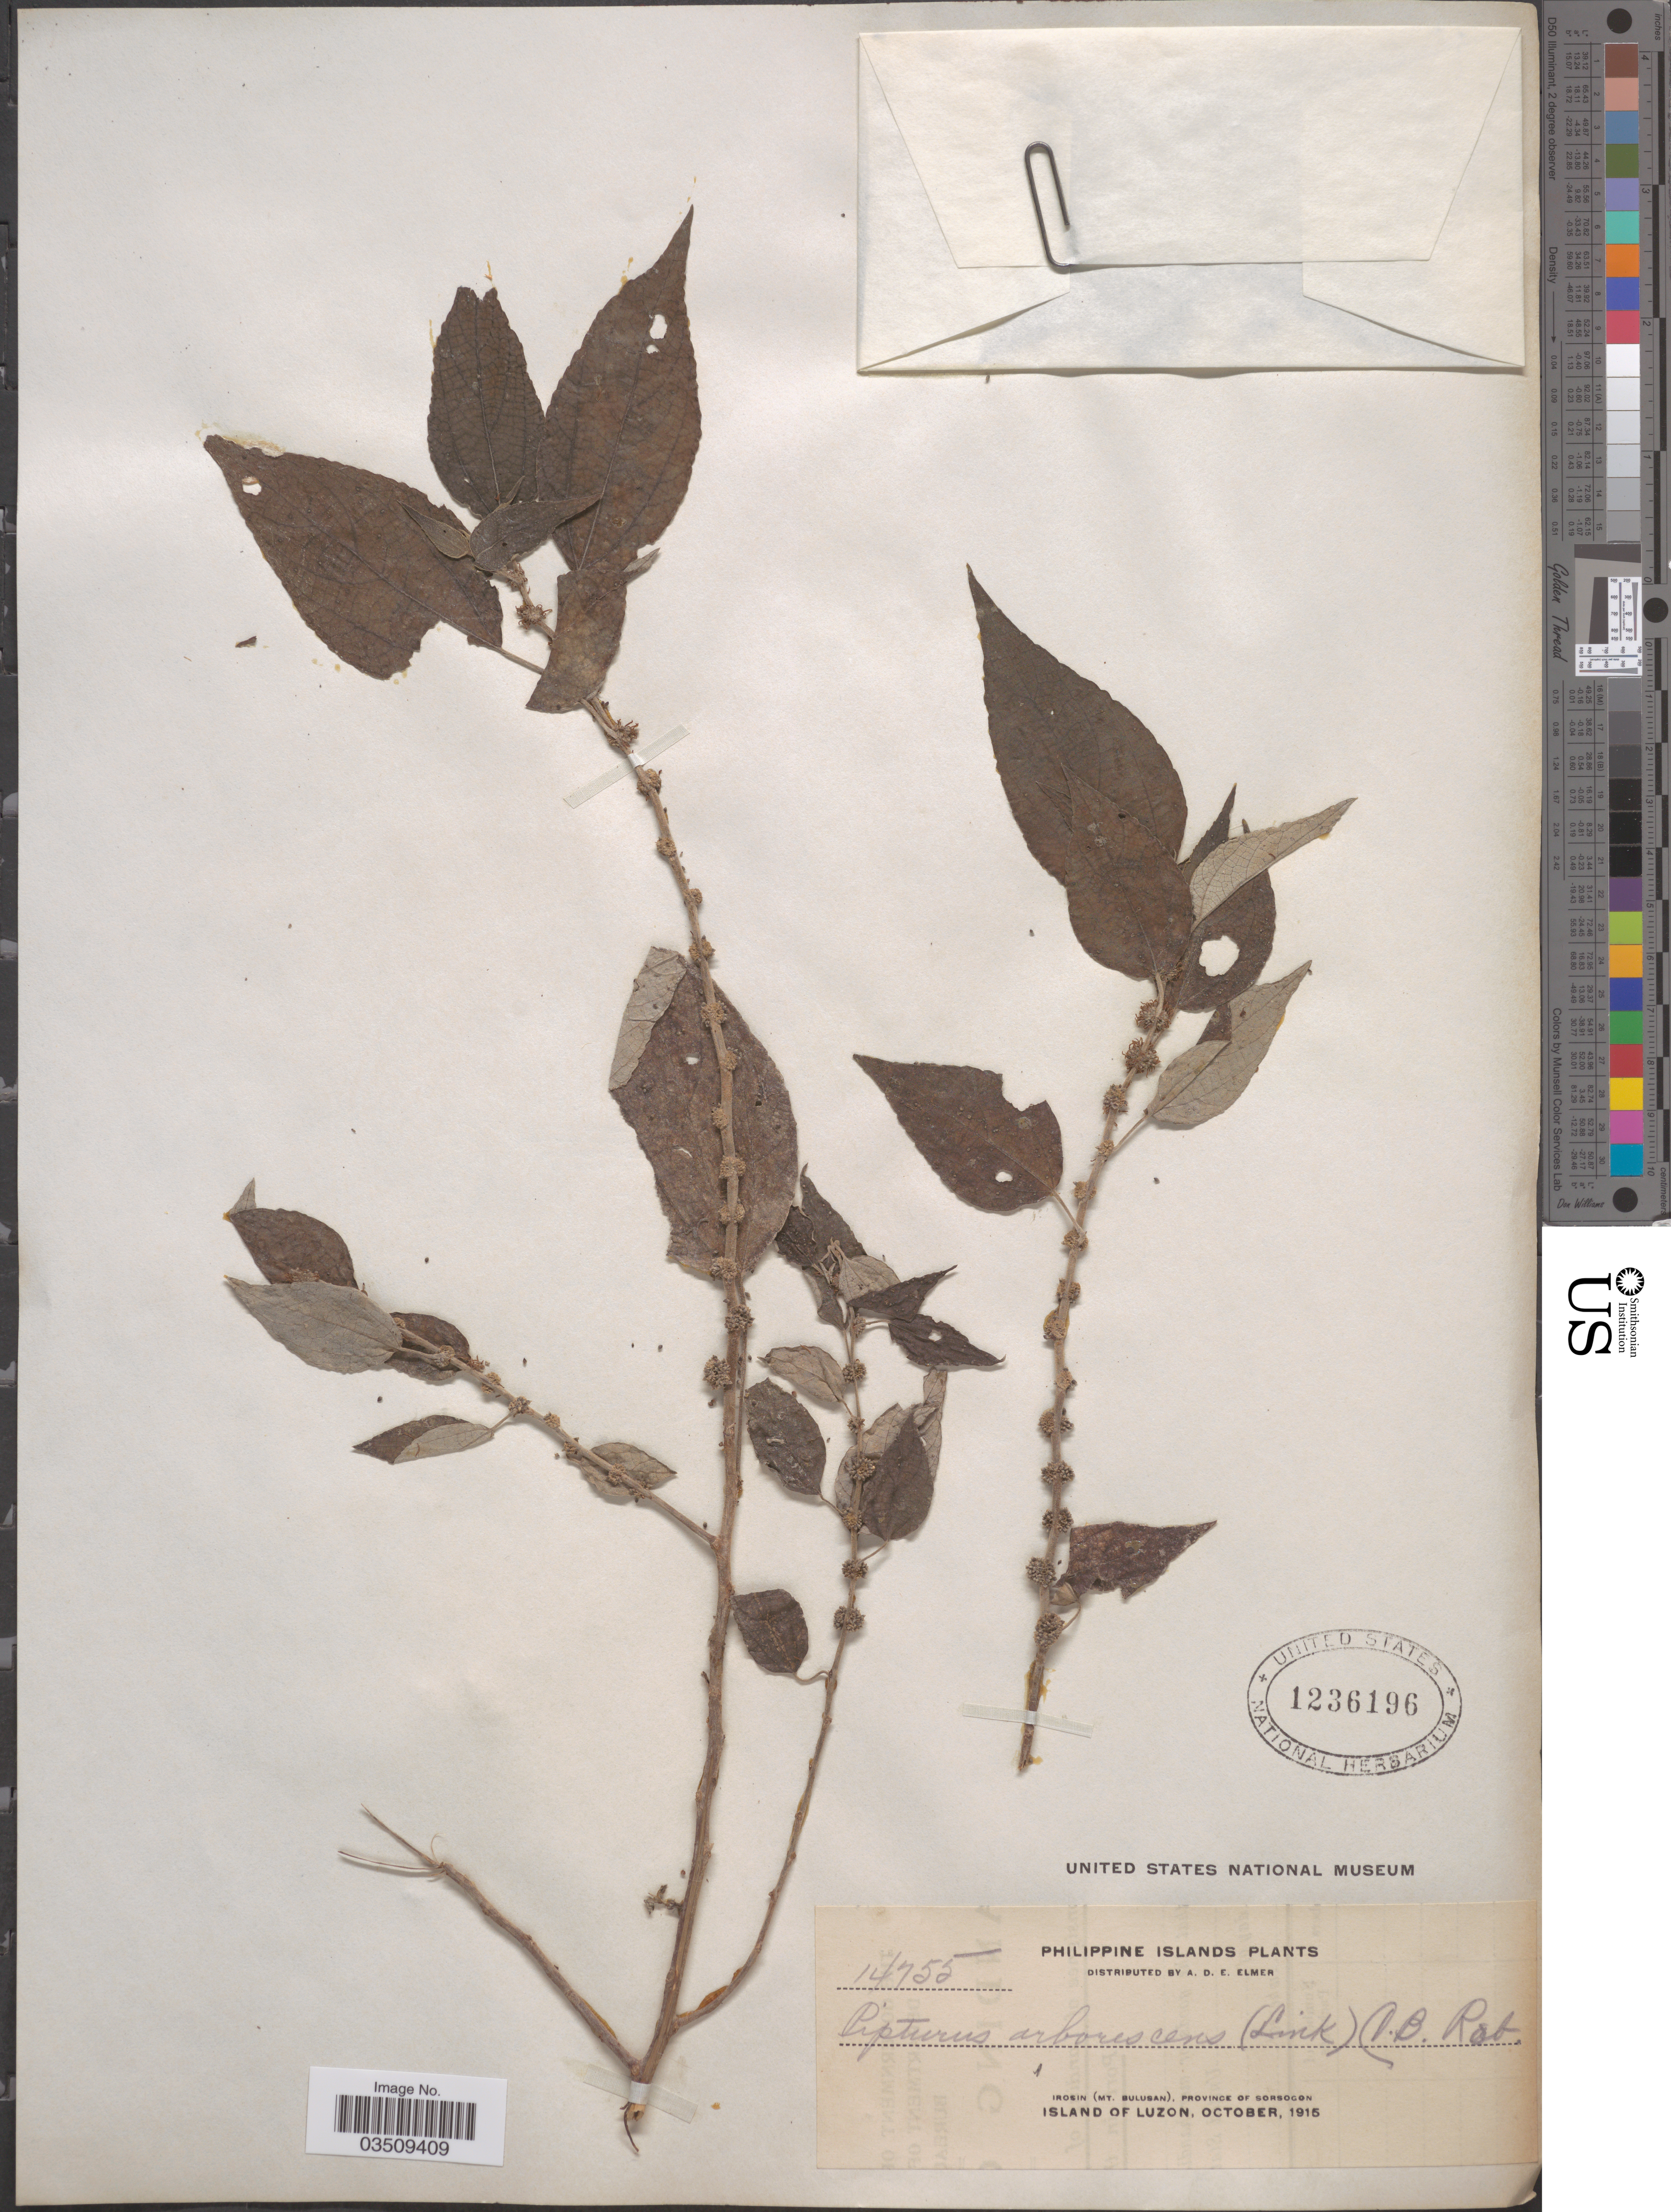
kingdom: Plantae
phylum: Tracheophyta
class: Magnoliopsida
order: Rosales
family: Urticaceae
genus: Pipturus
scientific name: Pipturus arborescens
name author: (Link) C.B. Rob.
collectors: A. D. E. Elmer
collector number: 14755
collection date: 1915-10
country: Philippines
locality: Irosin (Mt. Bulusan), Province of Sorsogon. Island of Luzon.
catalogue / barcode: US 1236196